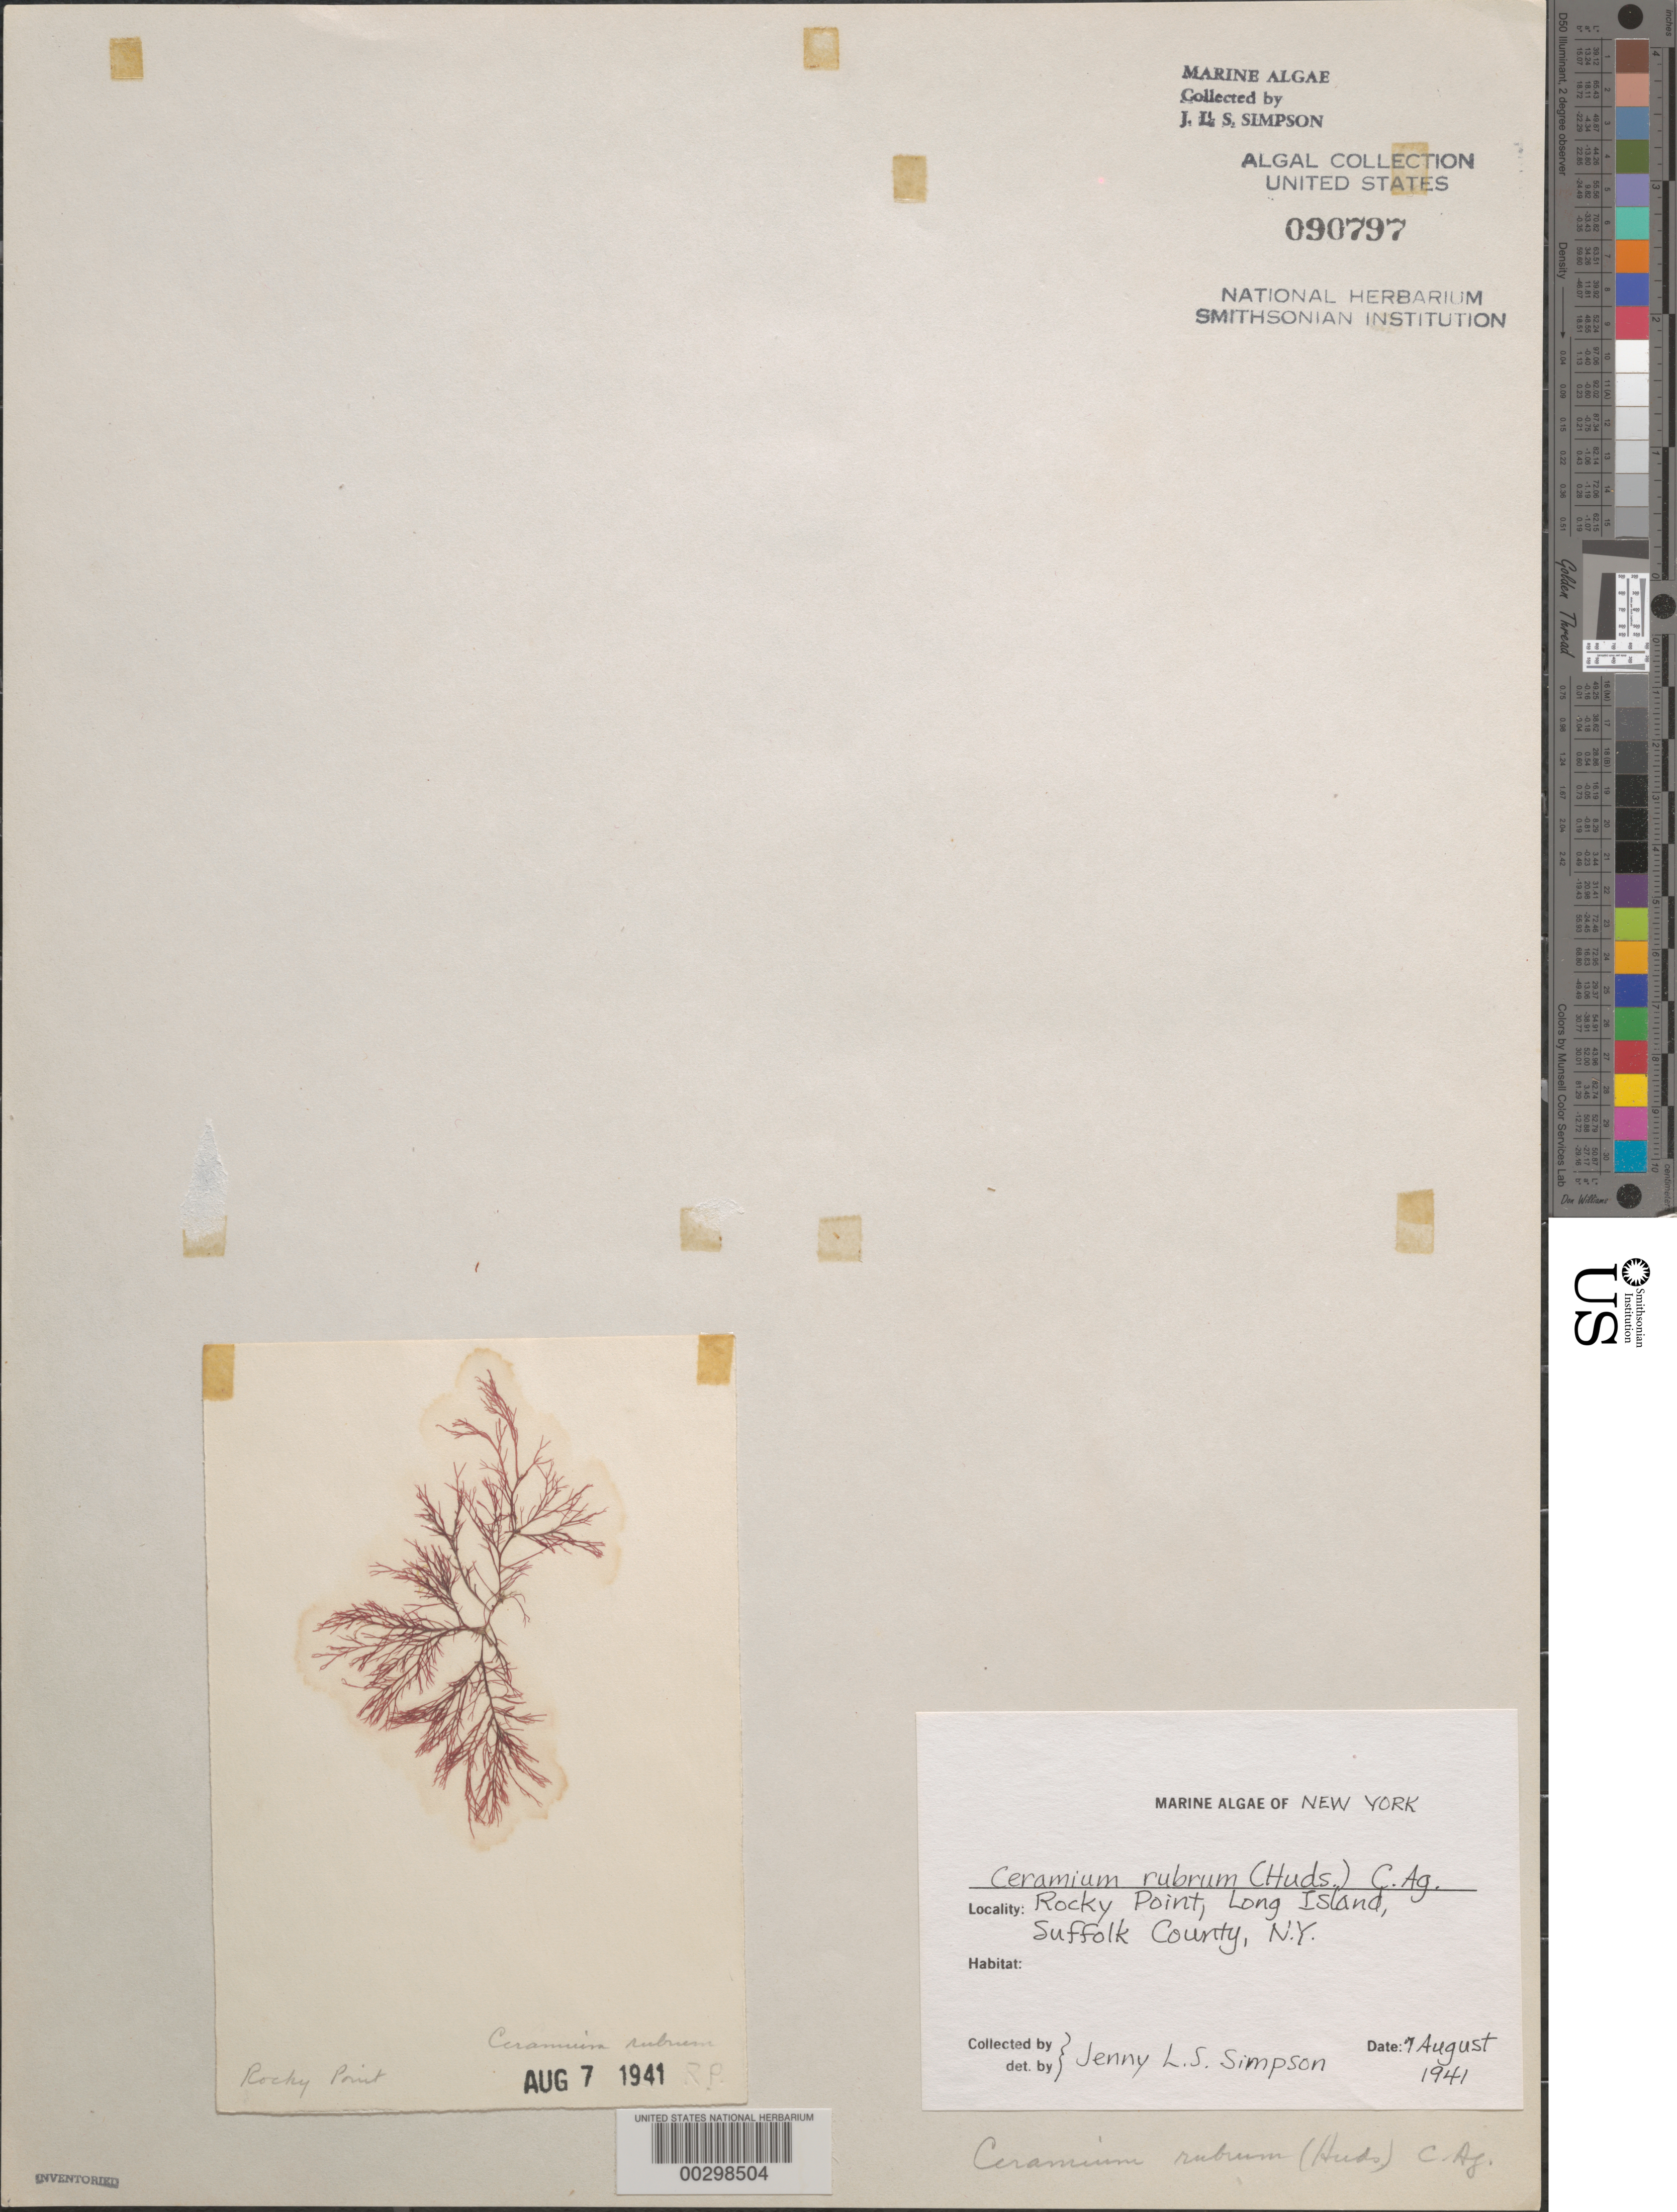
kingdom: Plantae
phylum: Rhodophyta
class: Florideophyceae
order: Ceramiales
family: Ceramiaceae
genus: Ceramium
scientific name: Ceramium rubrum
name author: C. Agardh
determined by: Simpson, J. L. S.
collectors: J. Simpson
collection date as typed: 07 Aug 1941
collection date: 1941-08-07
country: United States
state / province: New York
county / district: Suffolk County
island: Long Island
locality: Rocky Point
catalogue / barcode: US 90797